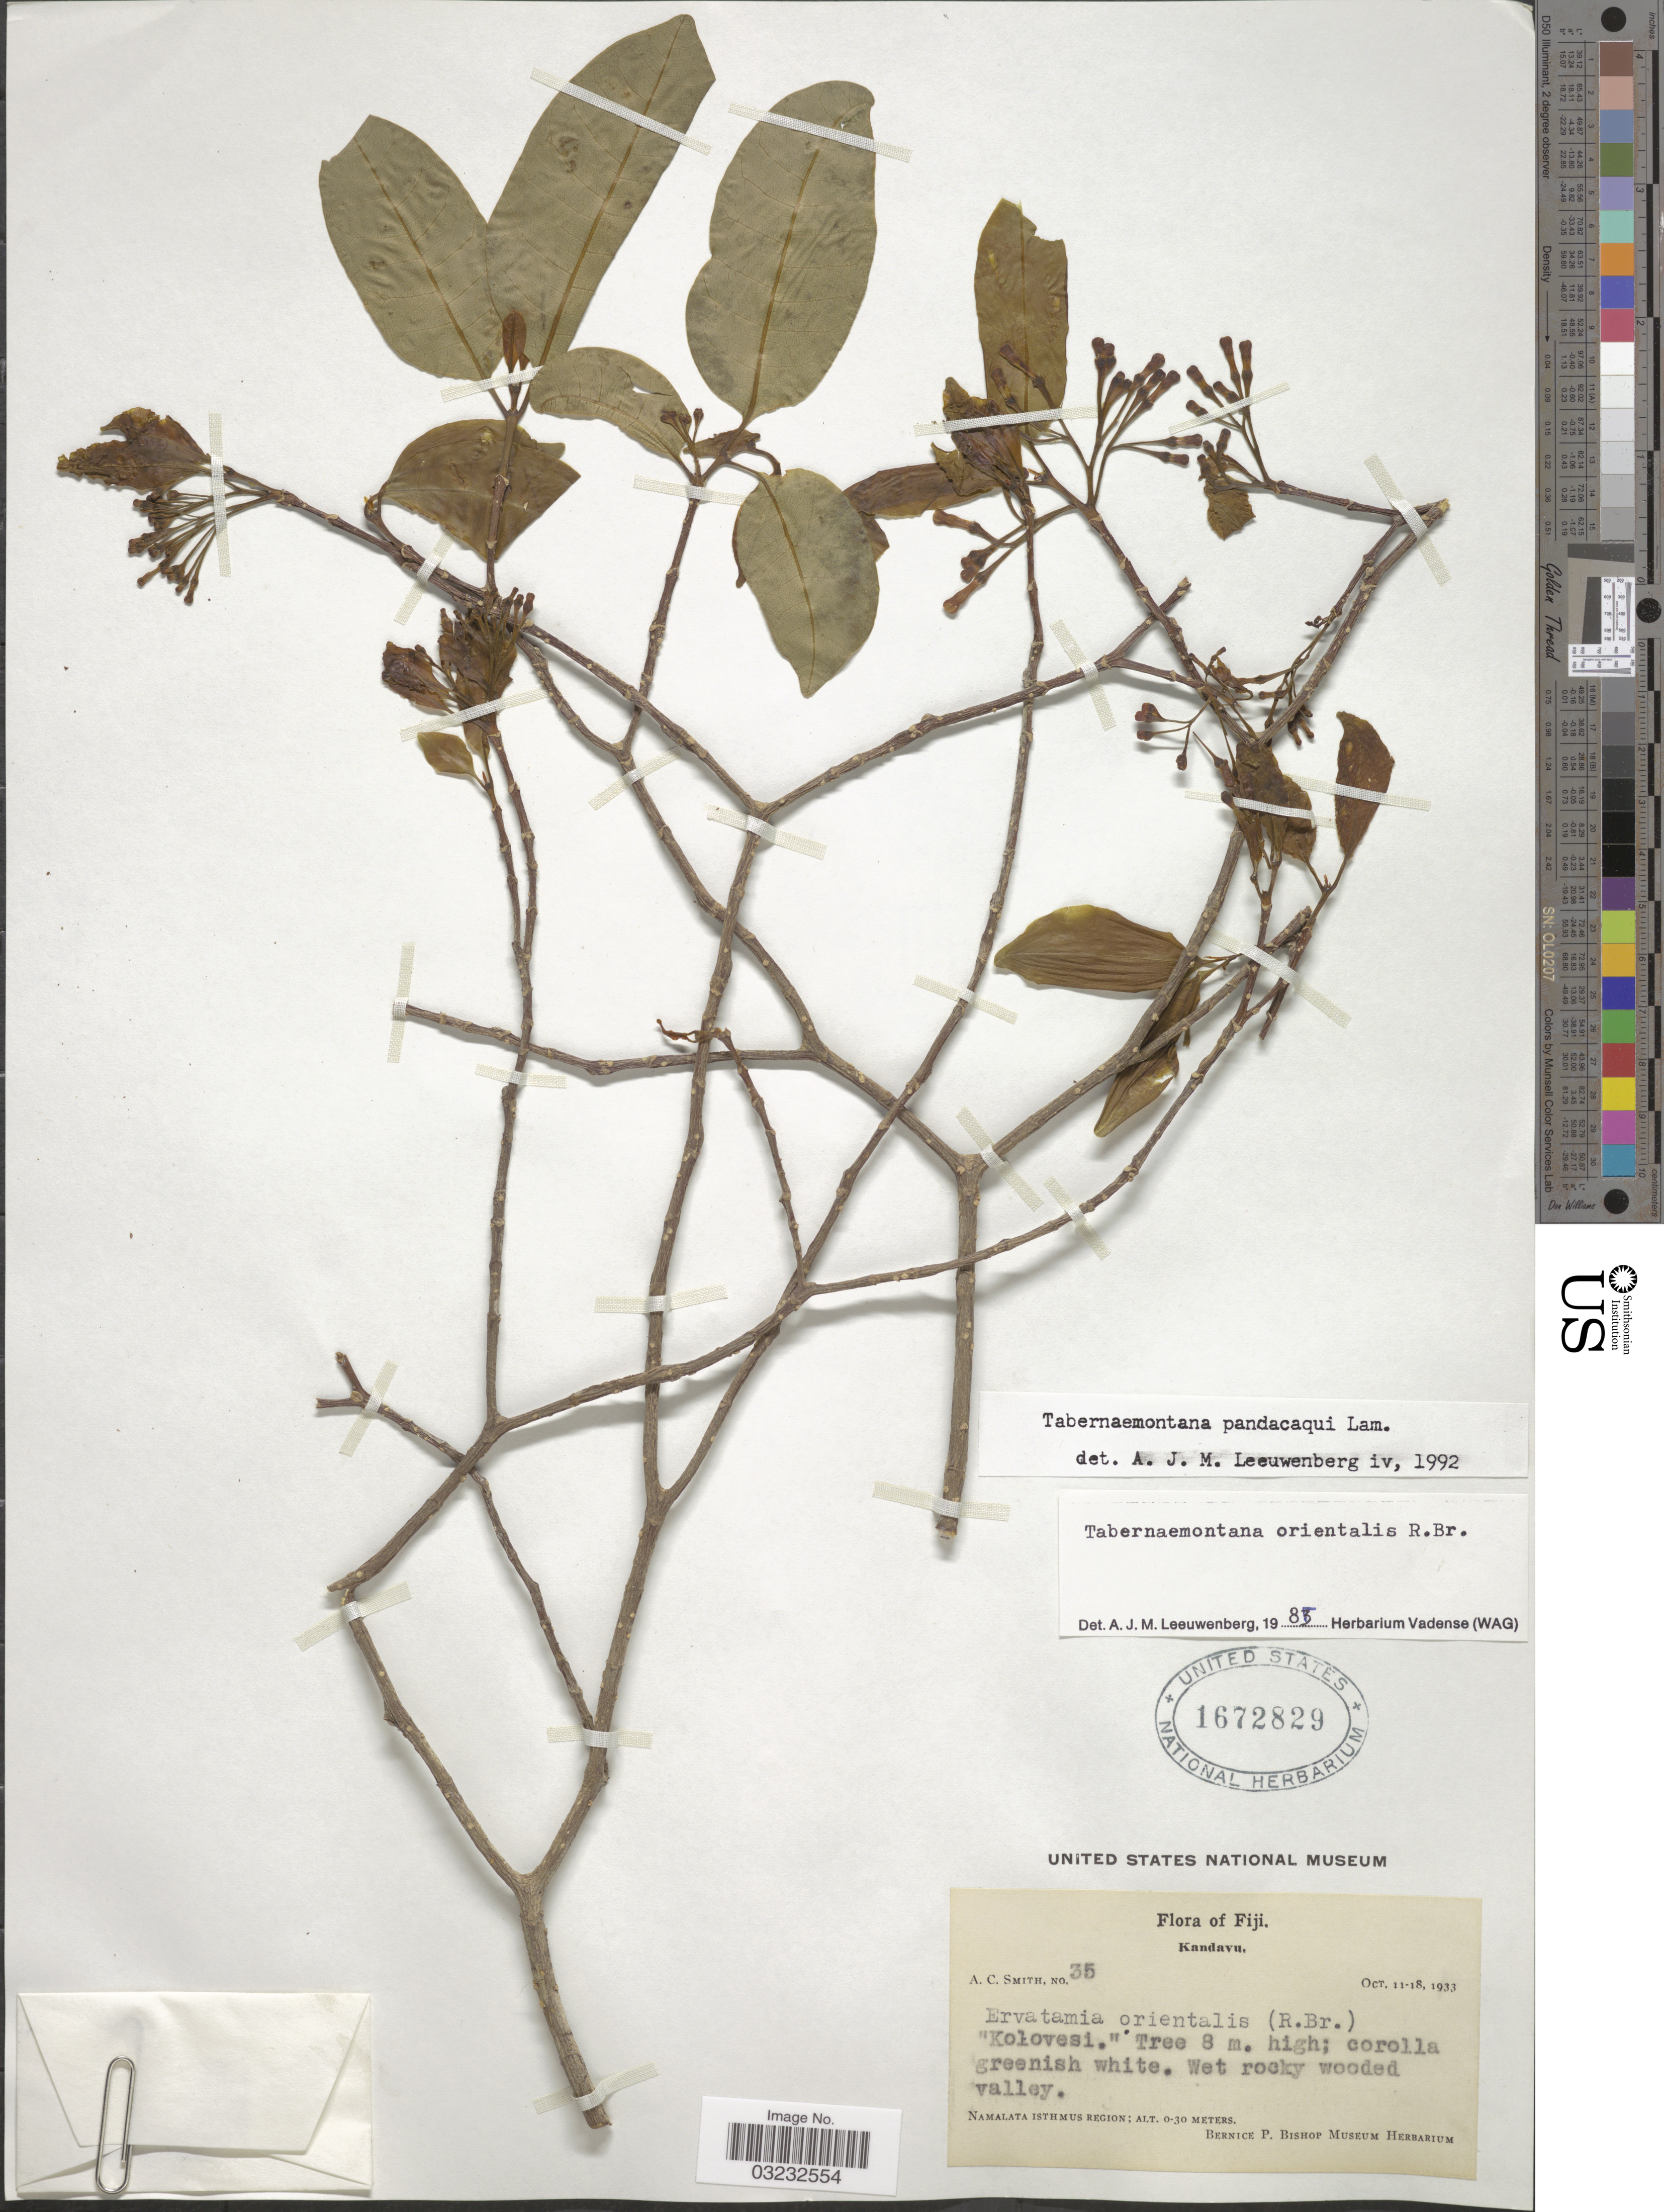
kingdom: Plantae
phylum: Tracheophyta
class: Magnoliopsida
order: Gentianales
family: Apocynaceae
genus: Tabernaemontana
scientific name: Tabernaemontana pandacaqui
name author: Poir.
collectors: A. C. Smith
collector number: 35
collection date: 1933-10-11/1933-10-18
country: Fiji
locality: Kandavu. Namalata Isthmus Region.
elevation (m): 0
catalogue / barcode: US 1672829